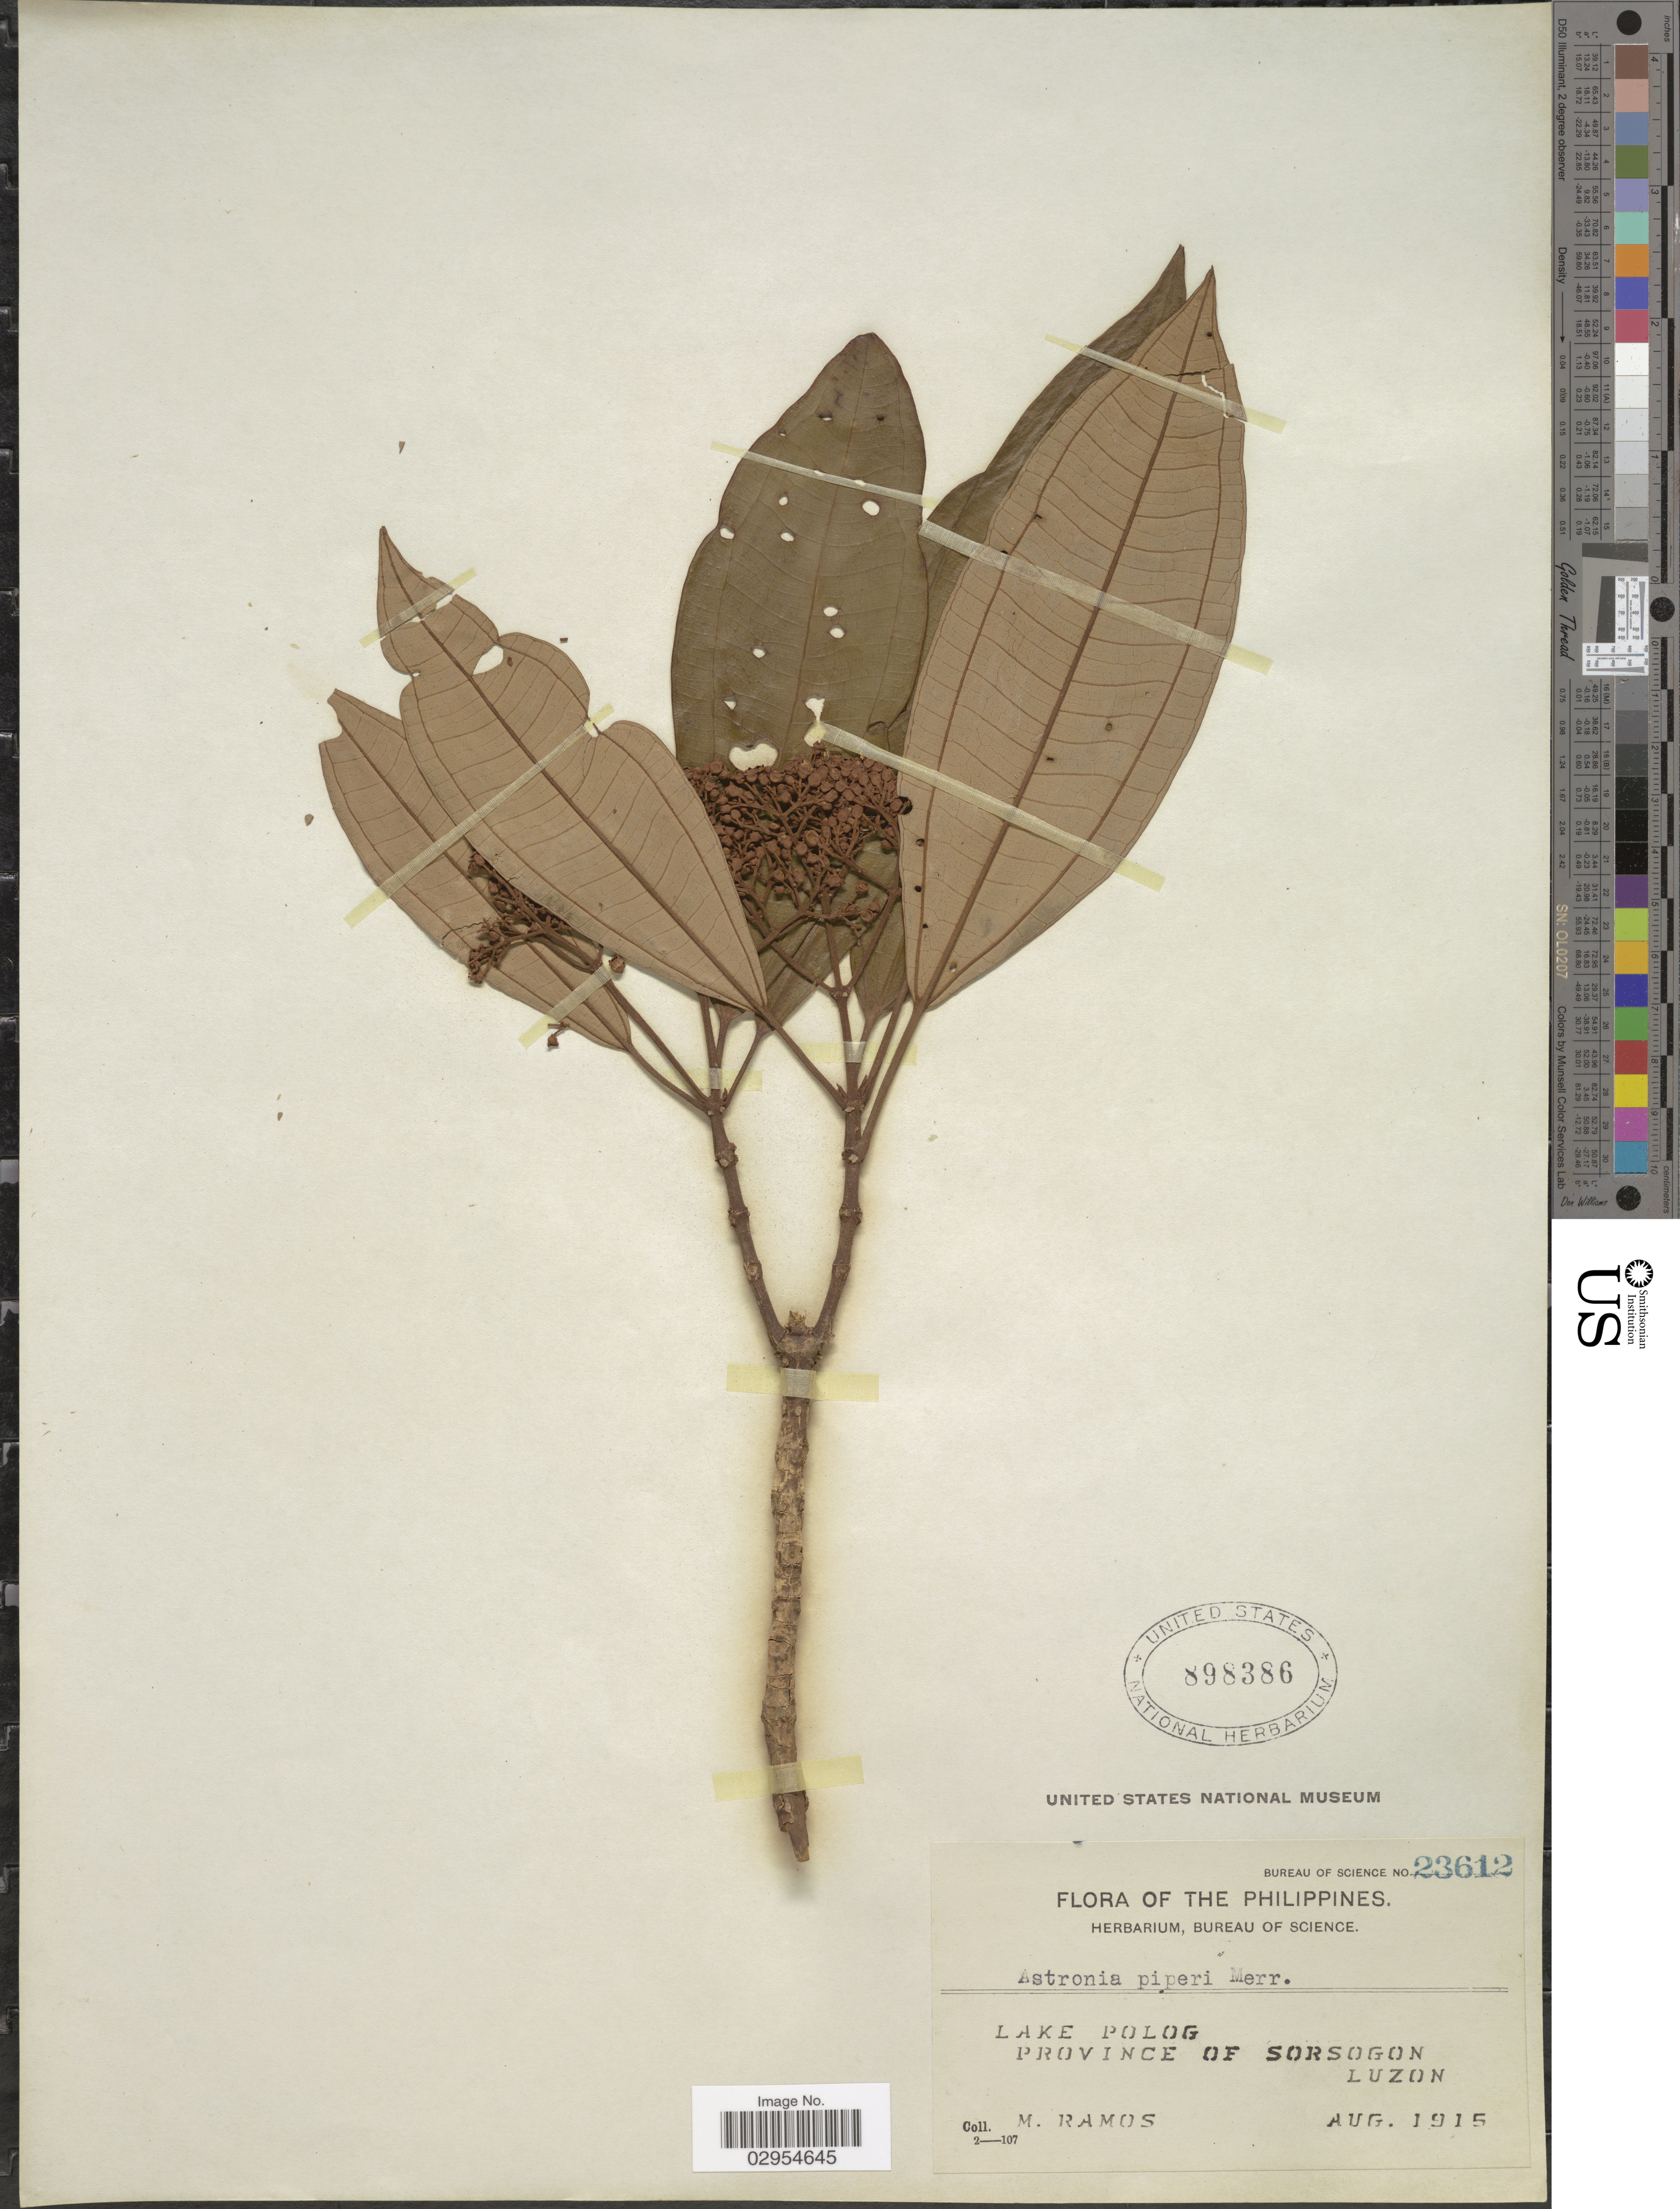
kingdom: Plantae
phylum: Tracheophyta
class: Magnoliopsida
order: Myrtales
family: Melastomataceae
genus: Astronia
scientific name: Astronia piperi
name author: Merr.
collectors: M. Ramos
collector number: Bureau of Science 23612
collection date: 1915-08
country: Philippines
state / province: Bicol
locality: Province of Sorsogon. Luzon. Lake Polog.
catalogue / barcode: US 898386